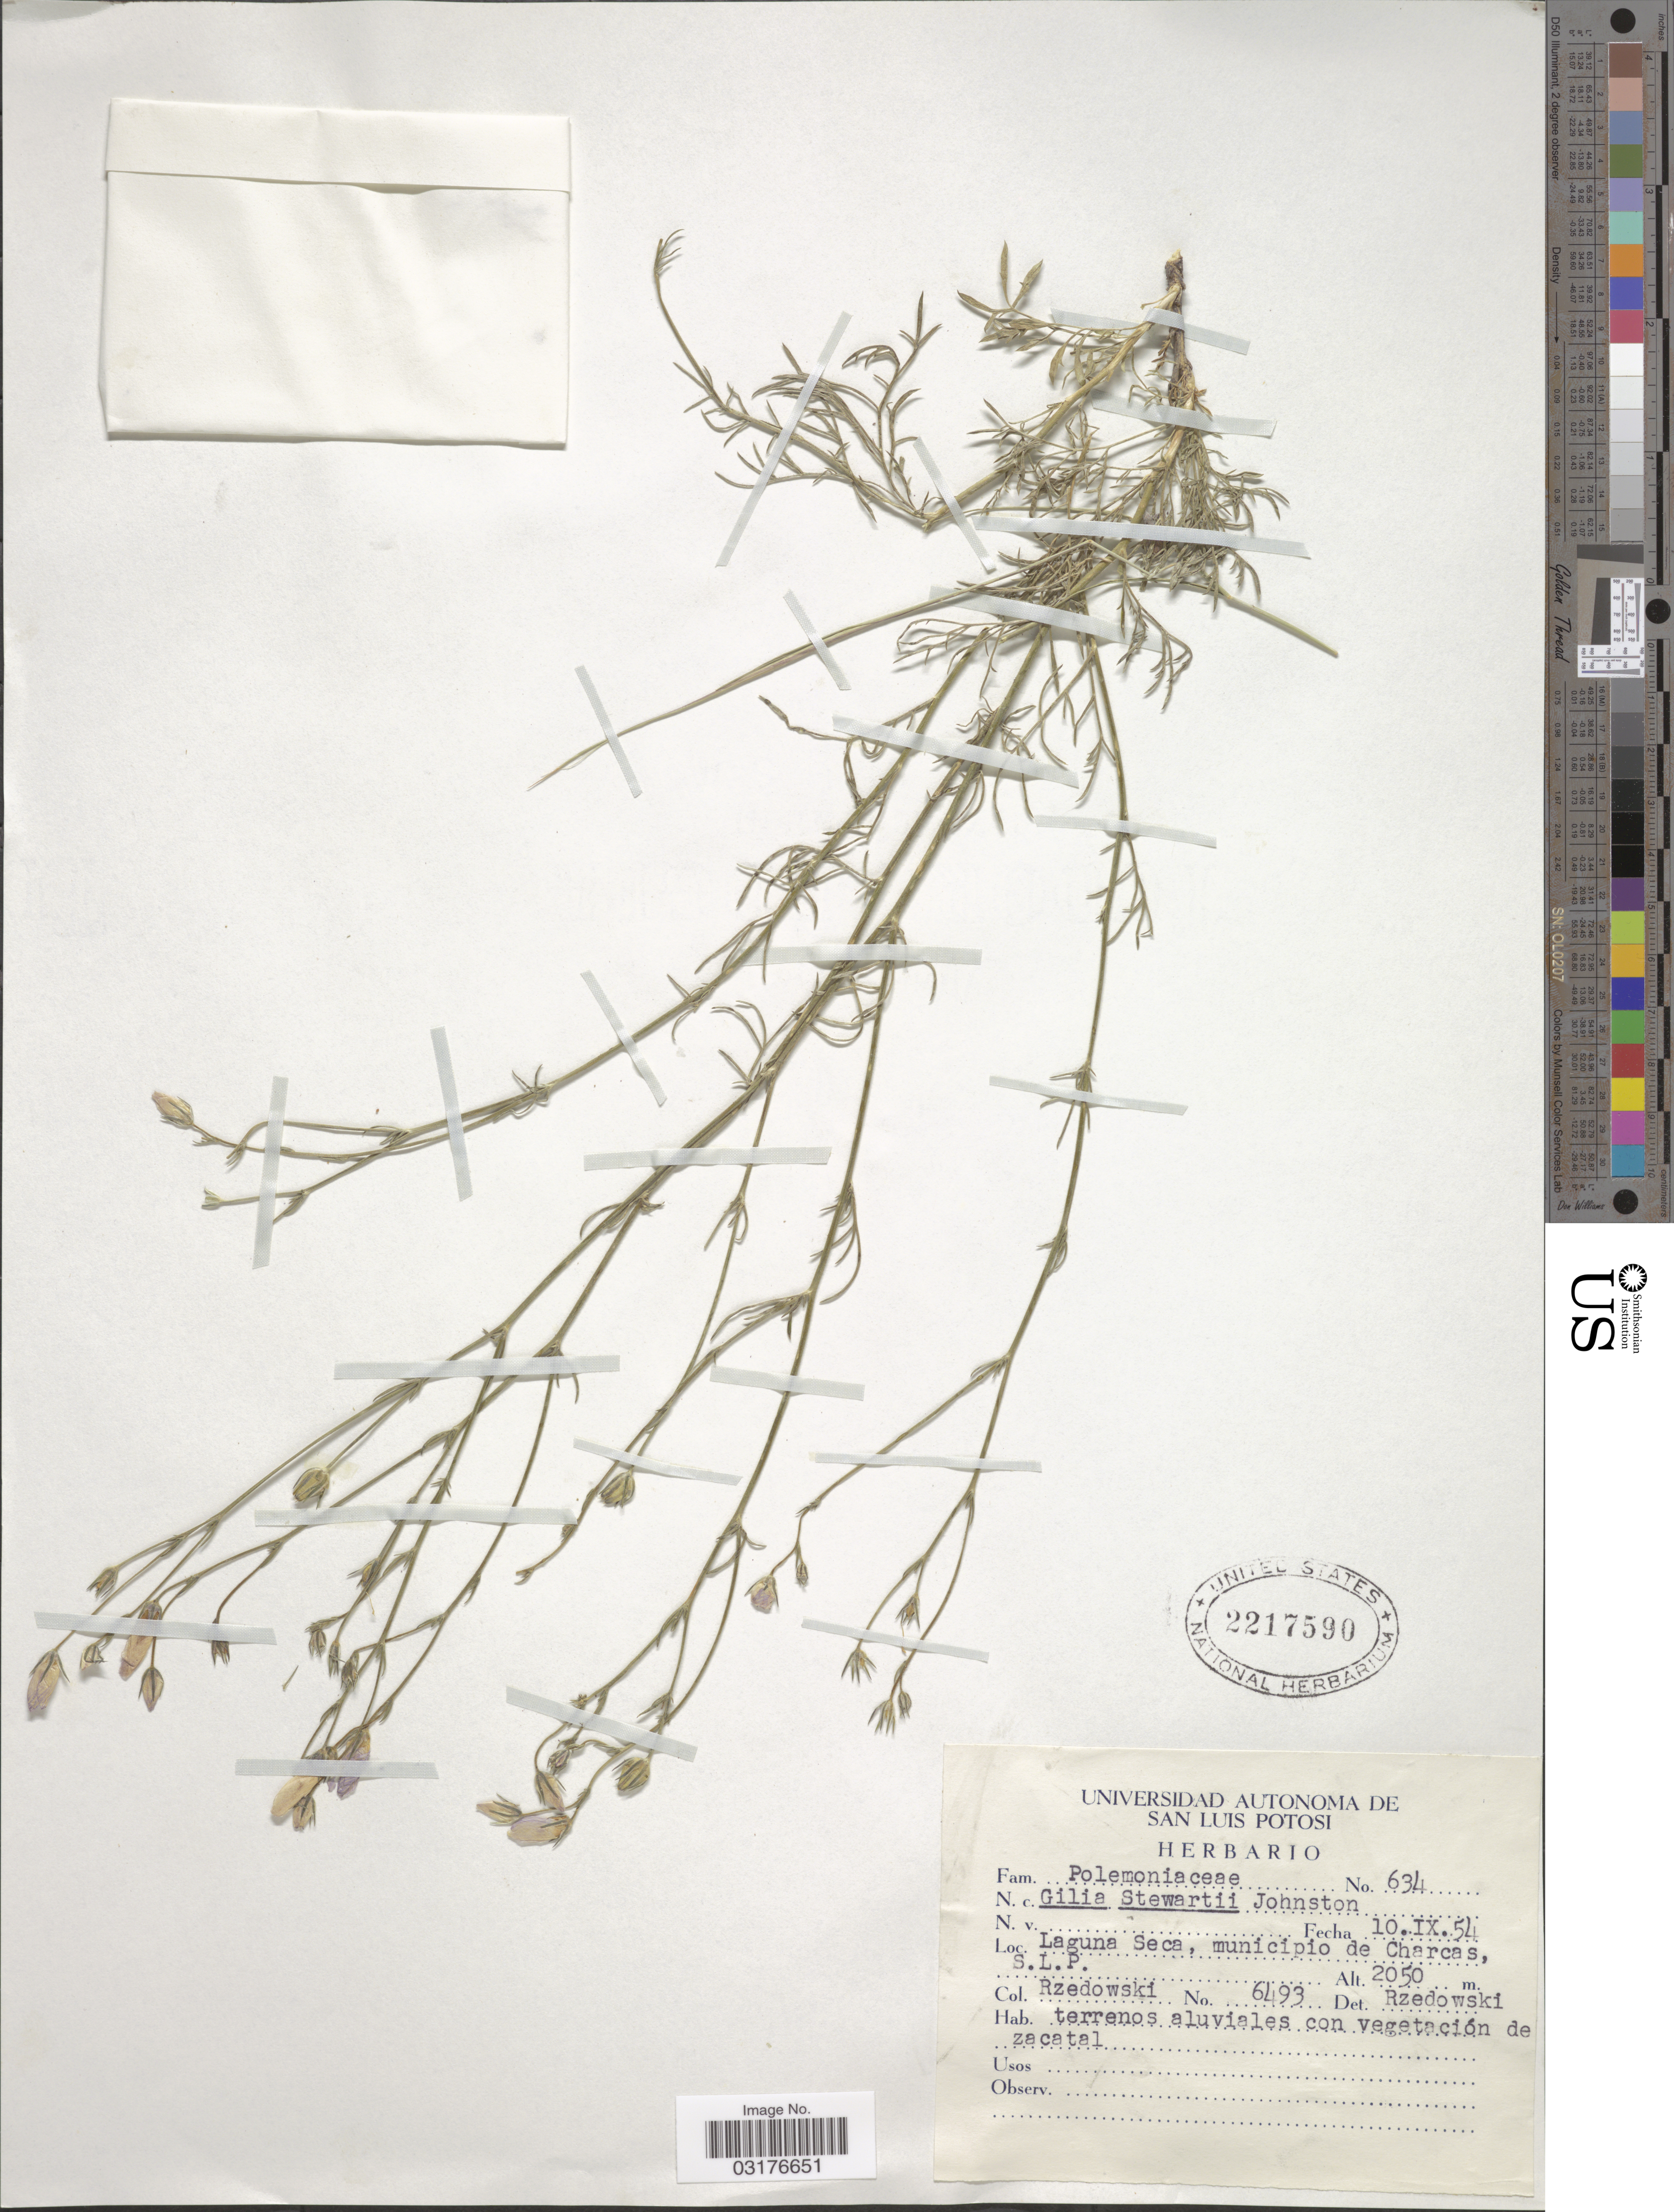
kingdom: Plantae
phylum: Tracheophyta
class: Magnoliopsida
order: Ericales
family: Polemoniaceae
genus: Giliastrum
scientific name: Giliastrum stewartii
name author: (I.M. Johnst.) J.M. Porter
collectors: Rzedowski, --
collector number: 6493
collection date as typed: Transcribed d/m/y: 10/9/54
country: Mexico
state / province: San Luis Potosí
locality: Laguna Seca, municipio de Charcas, S.L.P.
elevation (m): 2050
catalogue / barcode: US 2217590